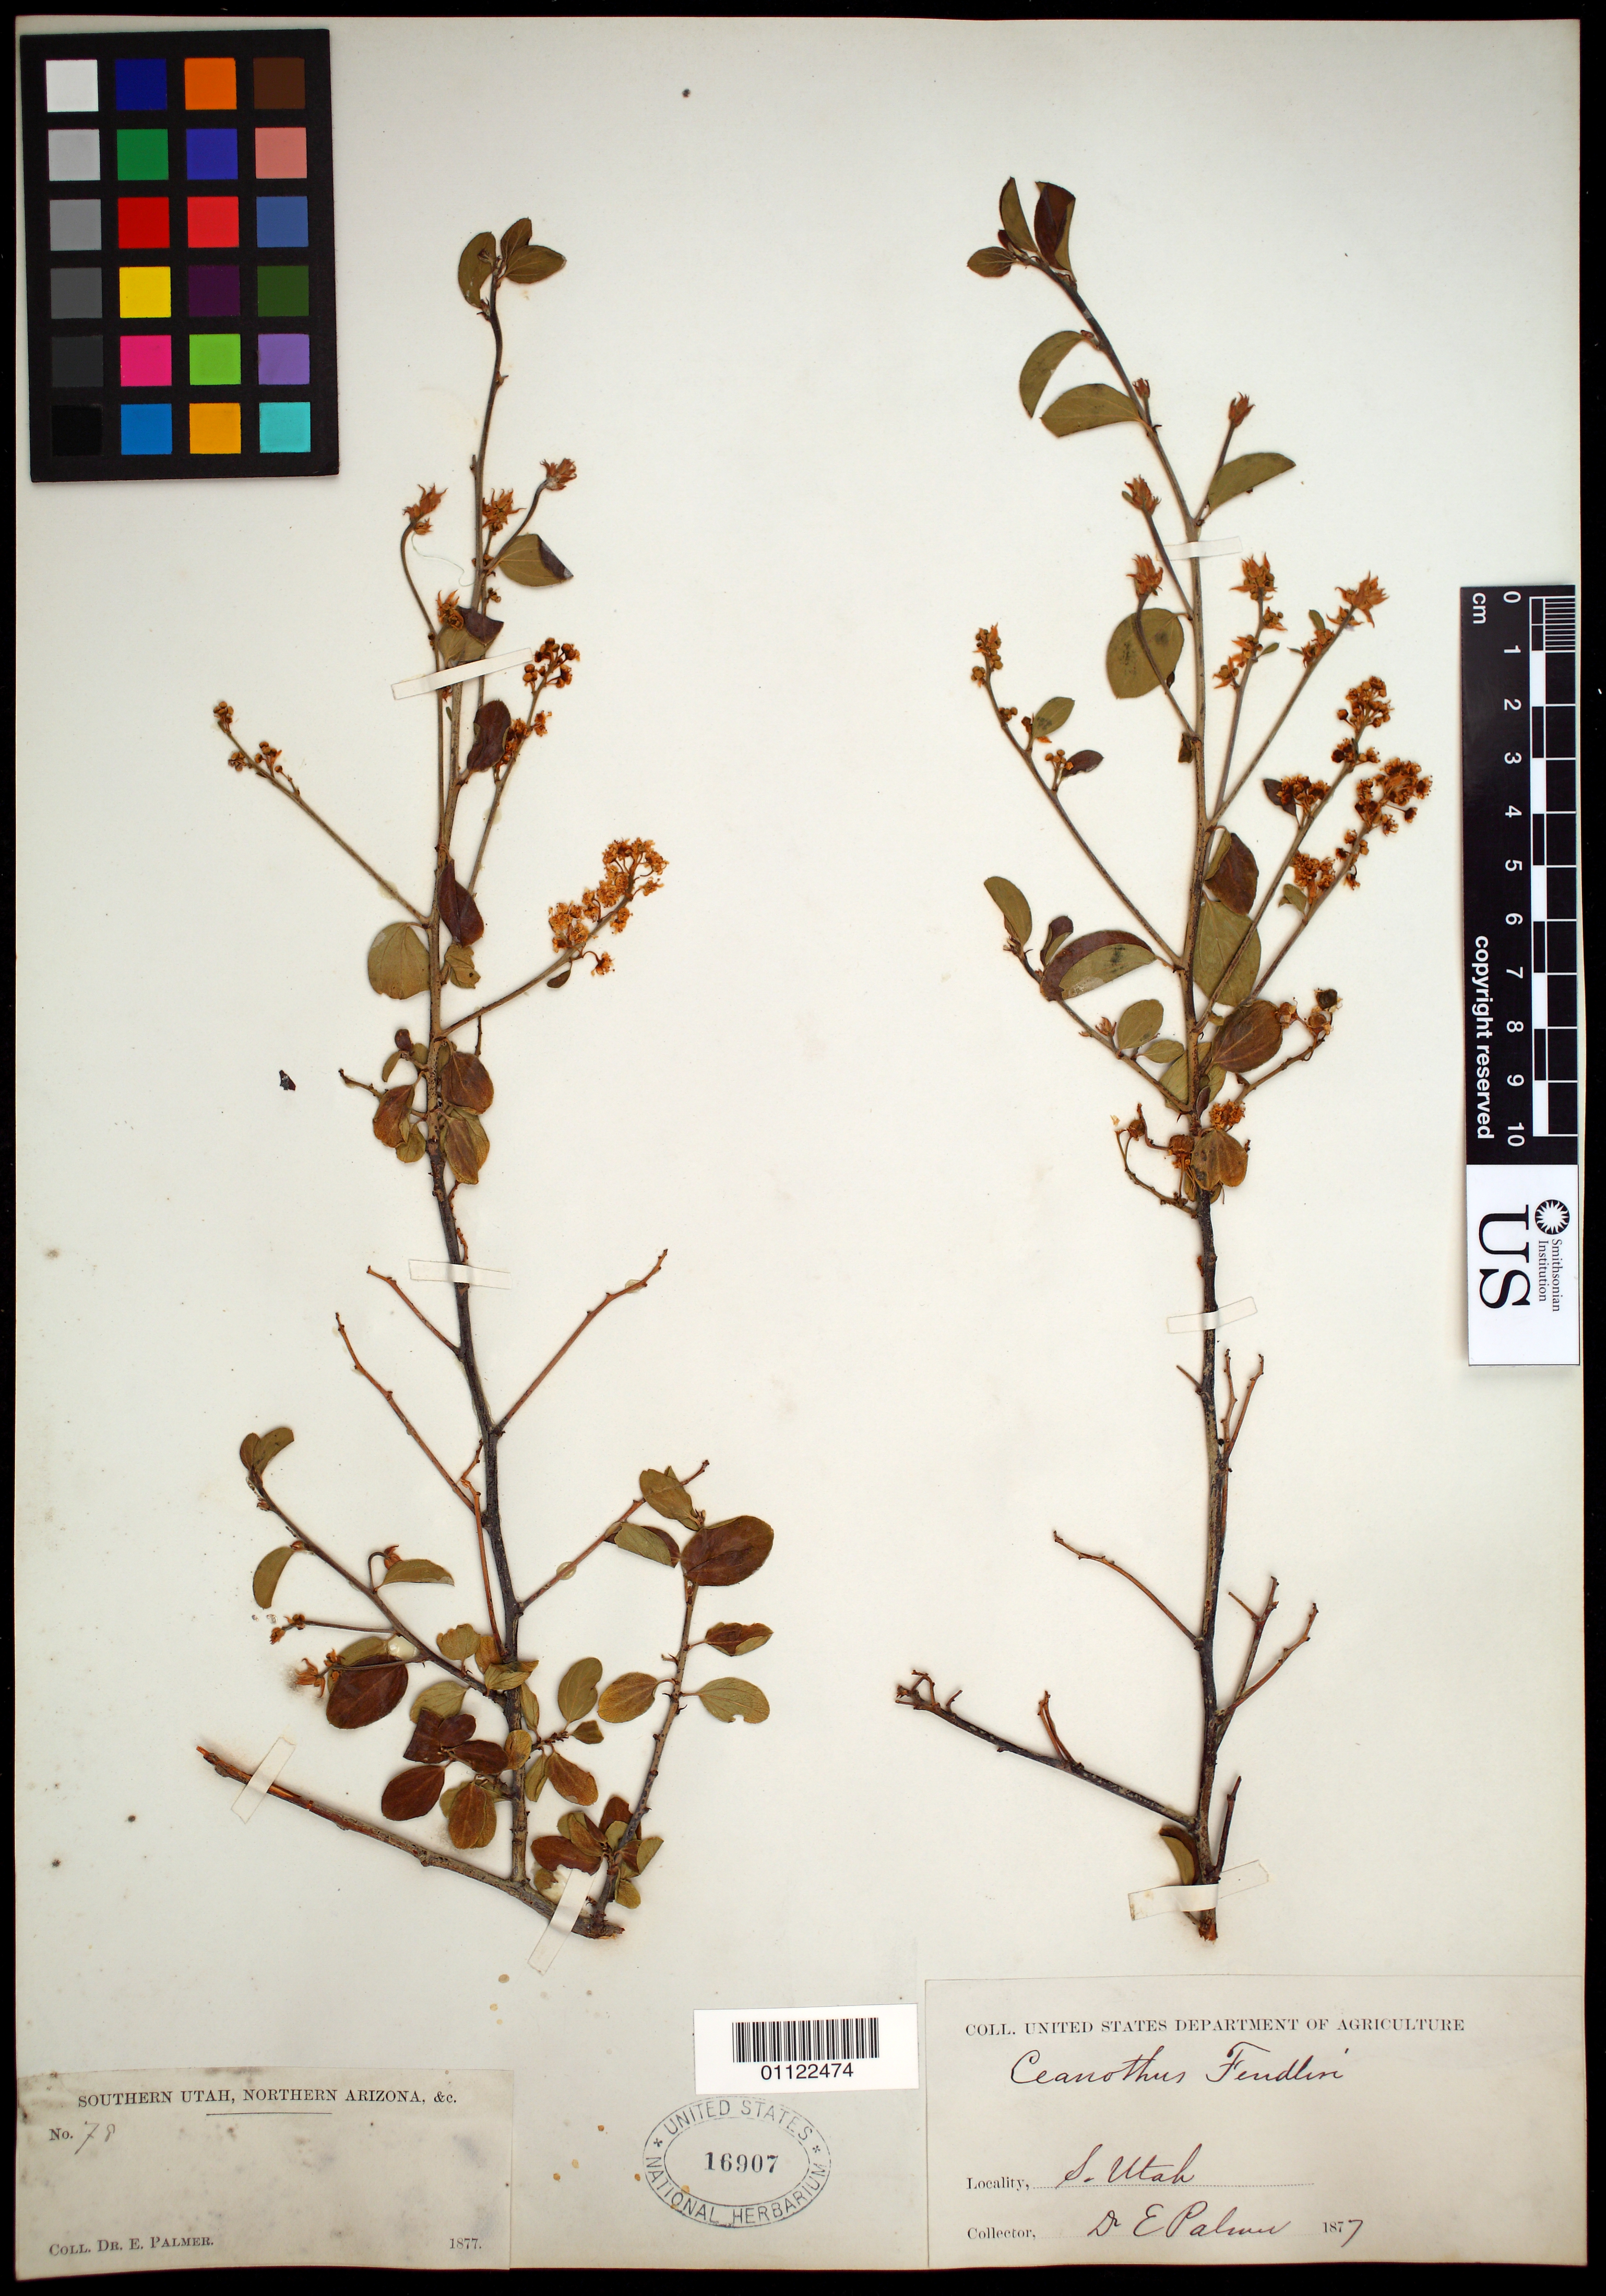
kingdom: Plantae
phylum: Tracheophyta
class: Magnoliopsida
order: Rosales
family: Rhamnaceae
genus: Ceanothus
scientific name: Ceanothus fendleri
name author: A. Gray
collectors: E. Palmer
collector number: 78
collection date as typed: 1877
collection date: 1877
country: United States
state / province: Utah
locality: S Utah.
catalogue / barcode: US 16907